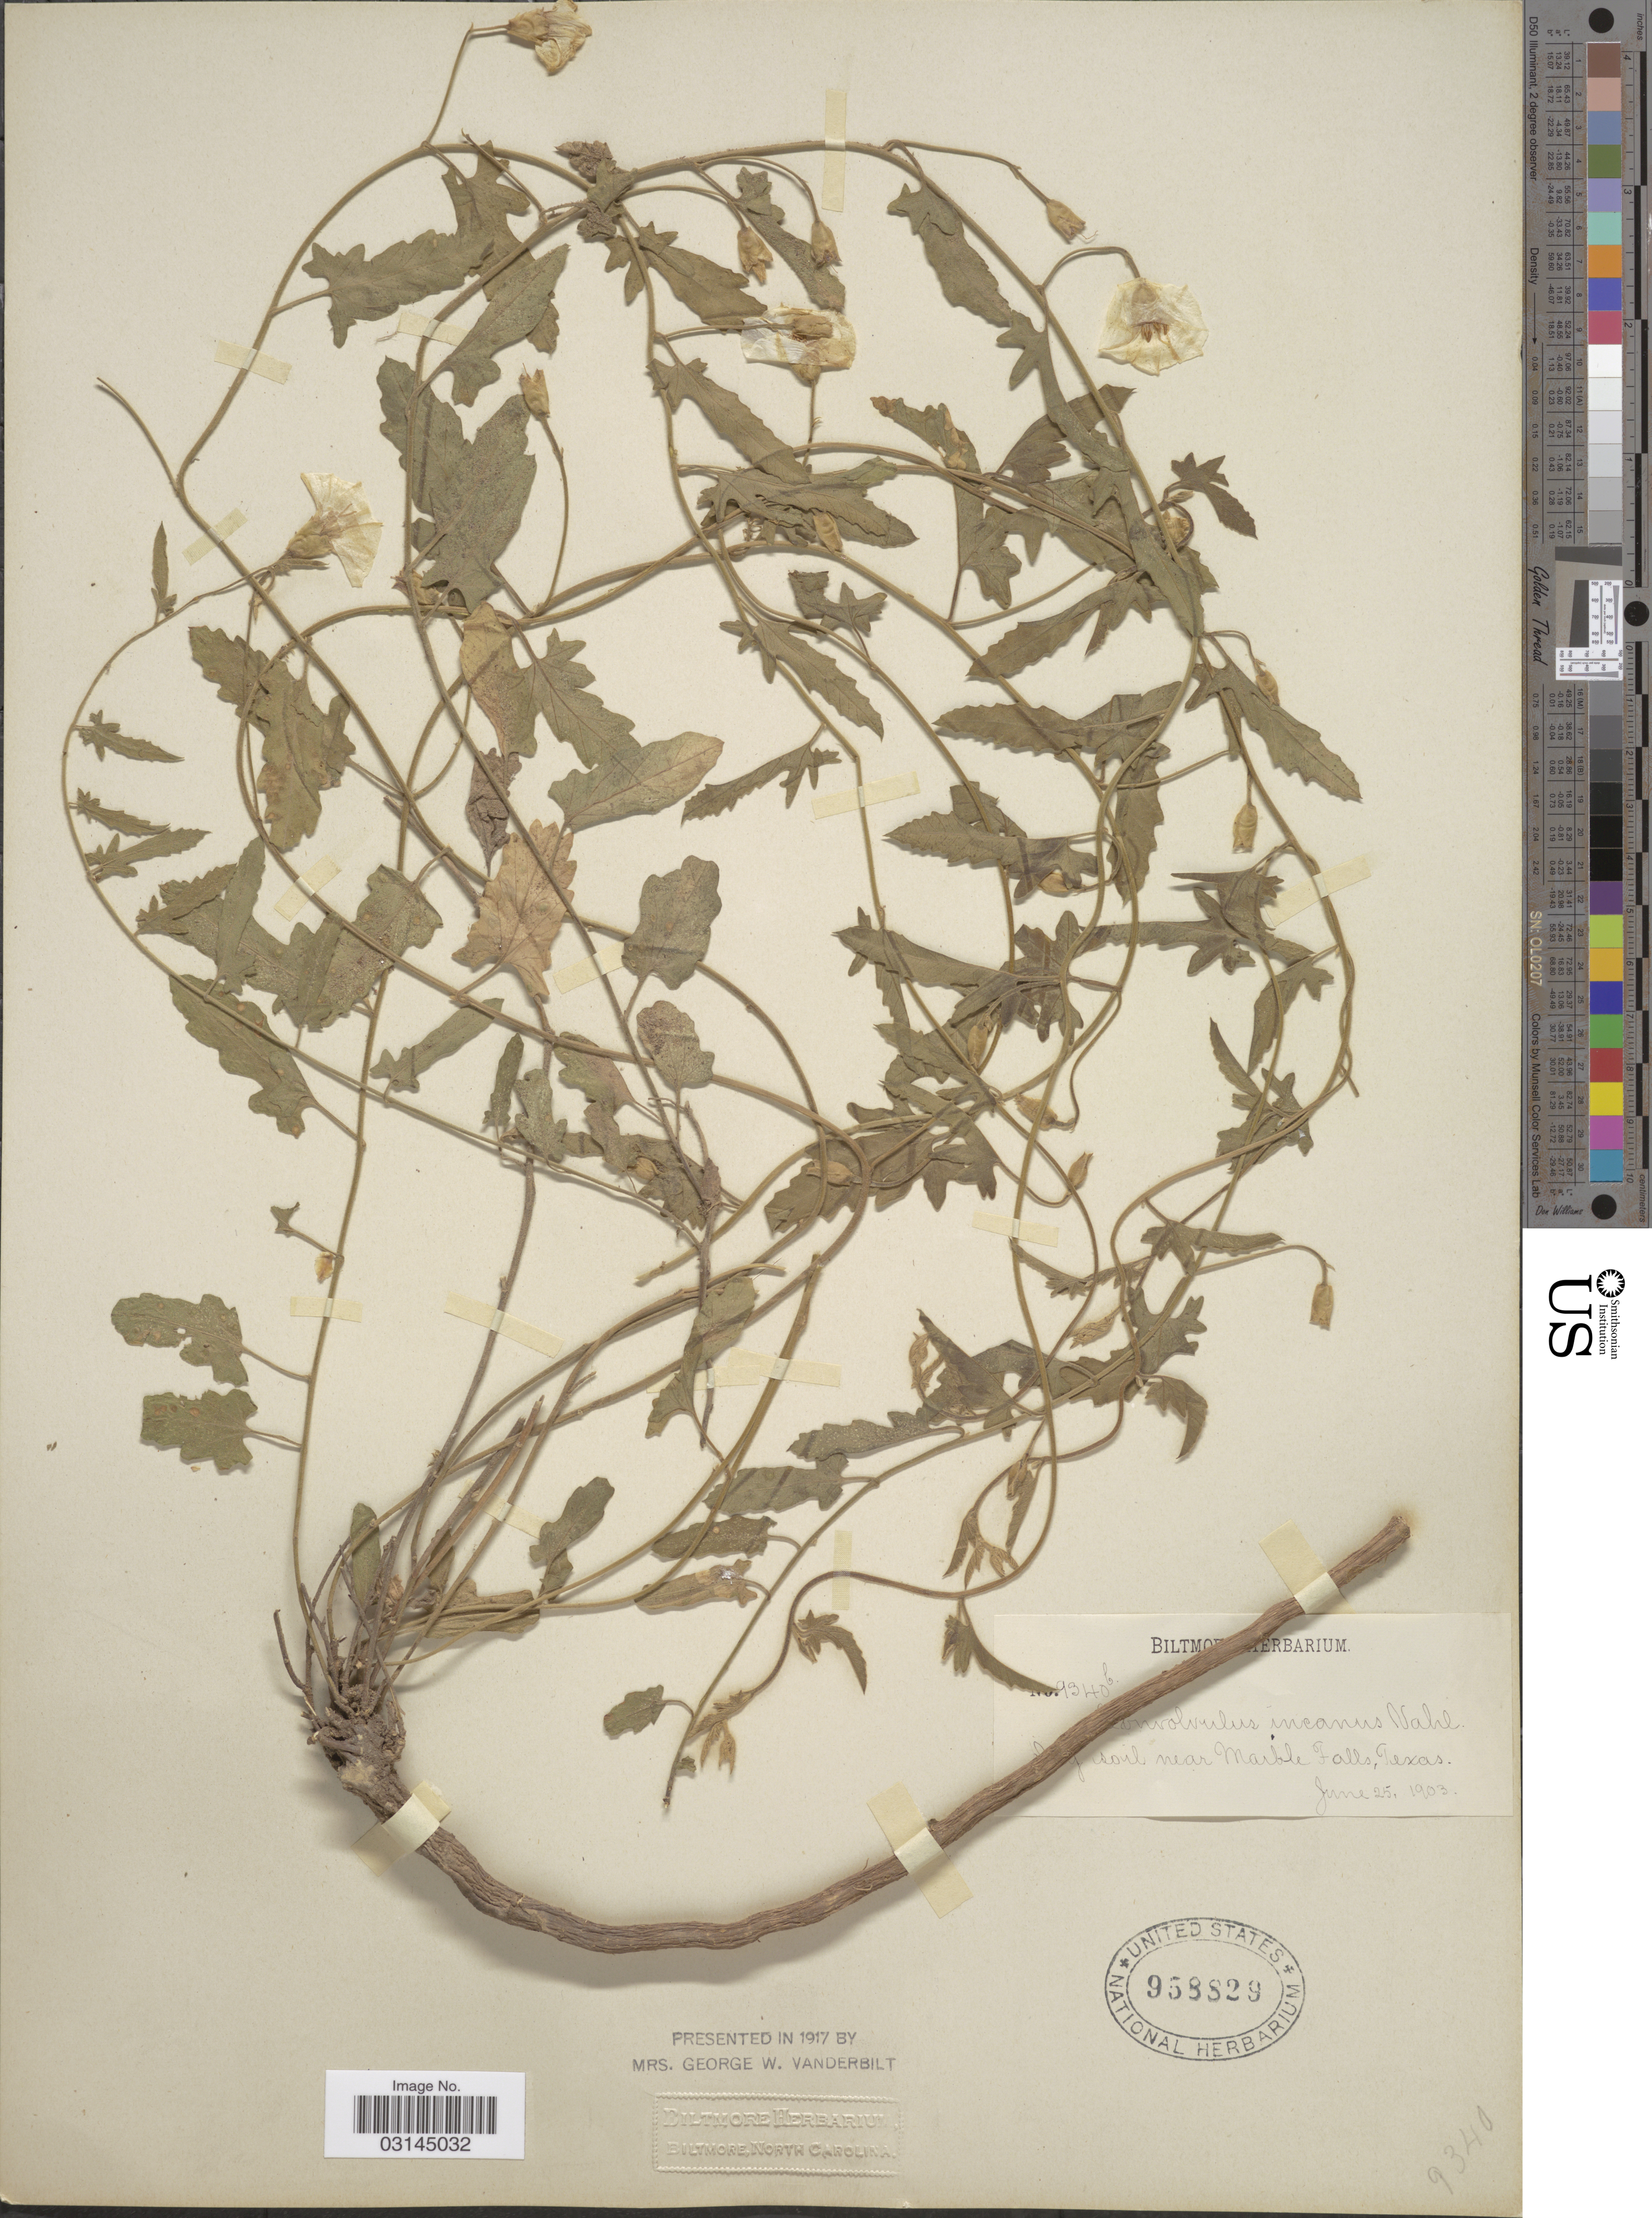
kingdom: Plantae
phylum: Tracheophyta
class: Magnoliopsida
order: Solanales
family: Convolvulaceae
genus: Convolvulus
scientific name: Convolvulus incanus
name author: Vahl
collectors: ex herb. Biltmore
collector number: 9340b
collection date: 1903-06-25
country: United States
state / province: Texas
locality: Near Marble Falls.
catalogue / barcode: US 958829